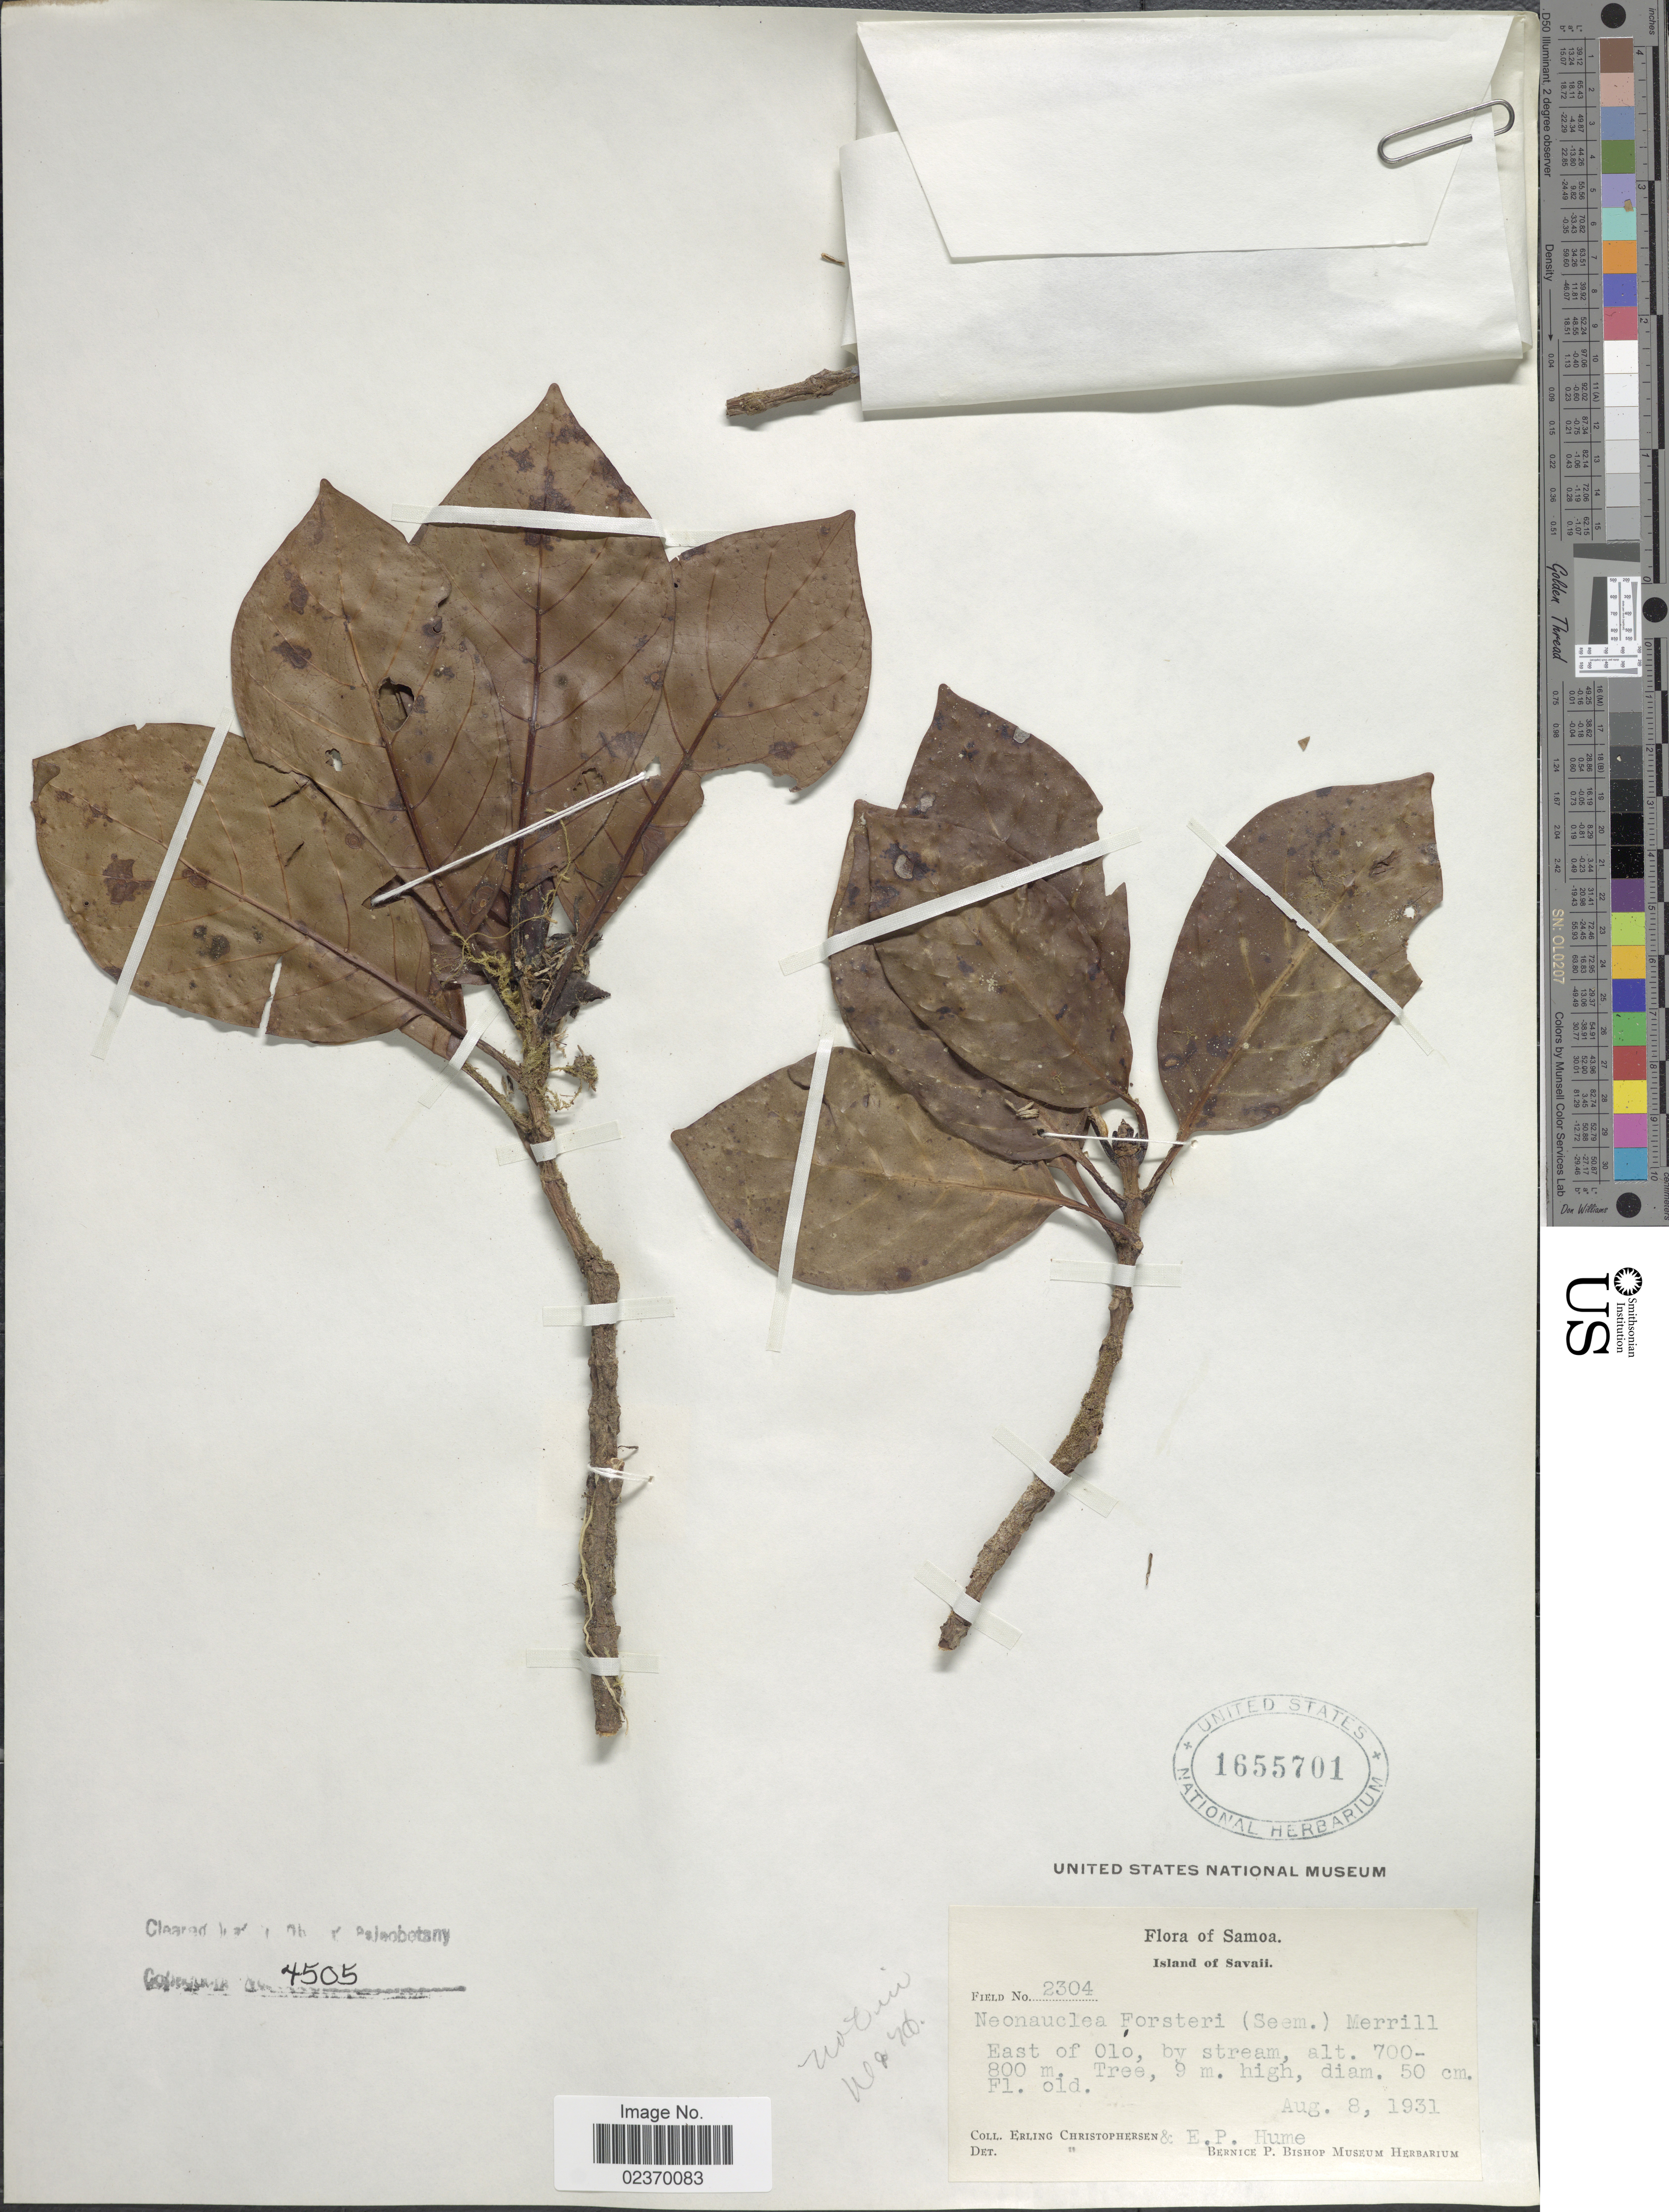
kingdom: Plantae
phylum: Tracheophyta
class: Magnoliopsida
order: Gentianales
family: Rubiaceae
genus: Neonauclea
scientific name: Neonauclea forsteri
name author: (Seem.) Merr.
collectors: E. Christophersen & E. P. Hume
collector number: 2304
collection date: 1931-08-08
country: Samoa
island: Savai'i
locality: Samoa, Savaii, East of Olo, by stream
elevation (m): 700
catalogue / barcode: US 1655701